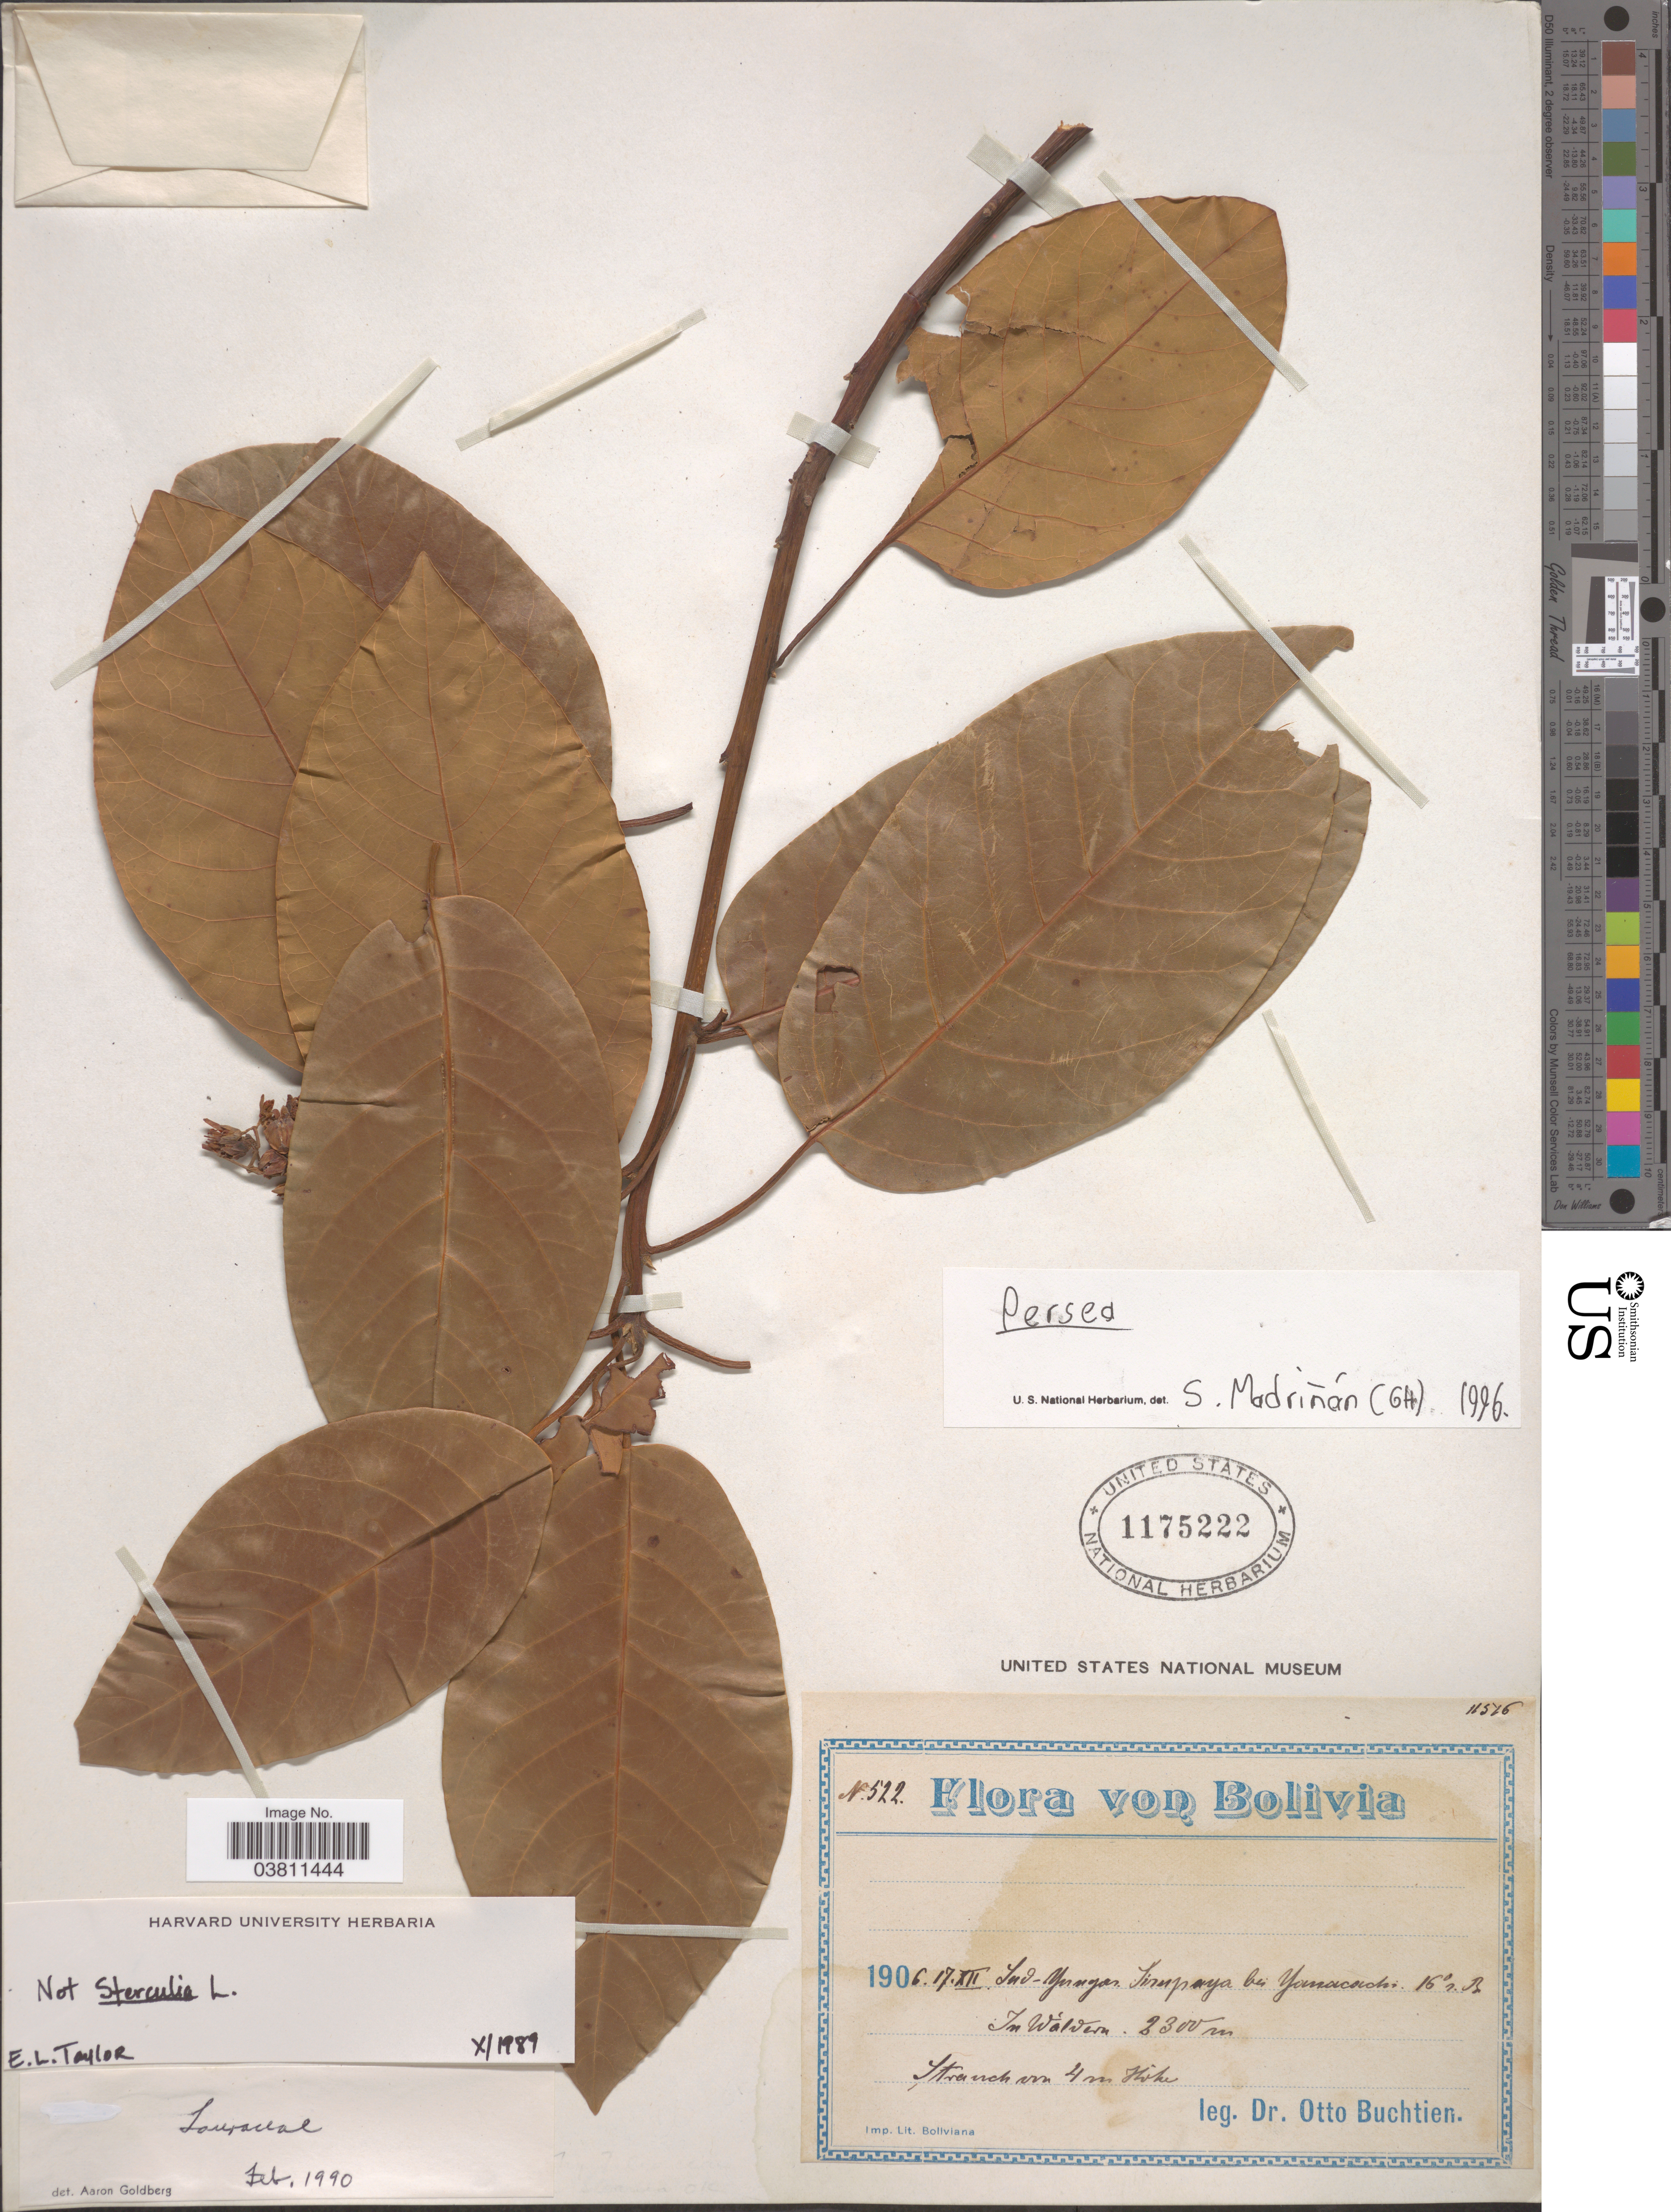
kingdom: Plantae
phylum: Tracheophyta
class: Magnoliopsida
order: Laurales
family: Lauraceae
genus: Persea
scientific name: Persea sp.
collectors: O. Buchtien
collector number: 522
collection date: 1906-12-17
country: Bolivia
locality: Sud-Yungas. Sirupaya bei Yanacachi.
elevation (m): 3300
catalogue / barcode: US 1175222